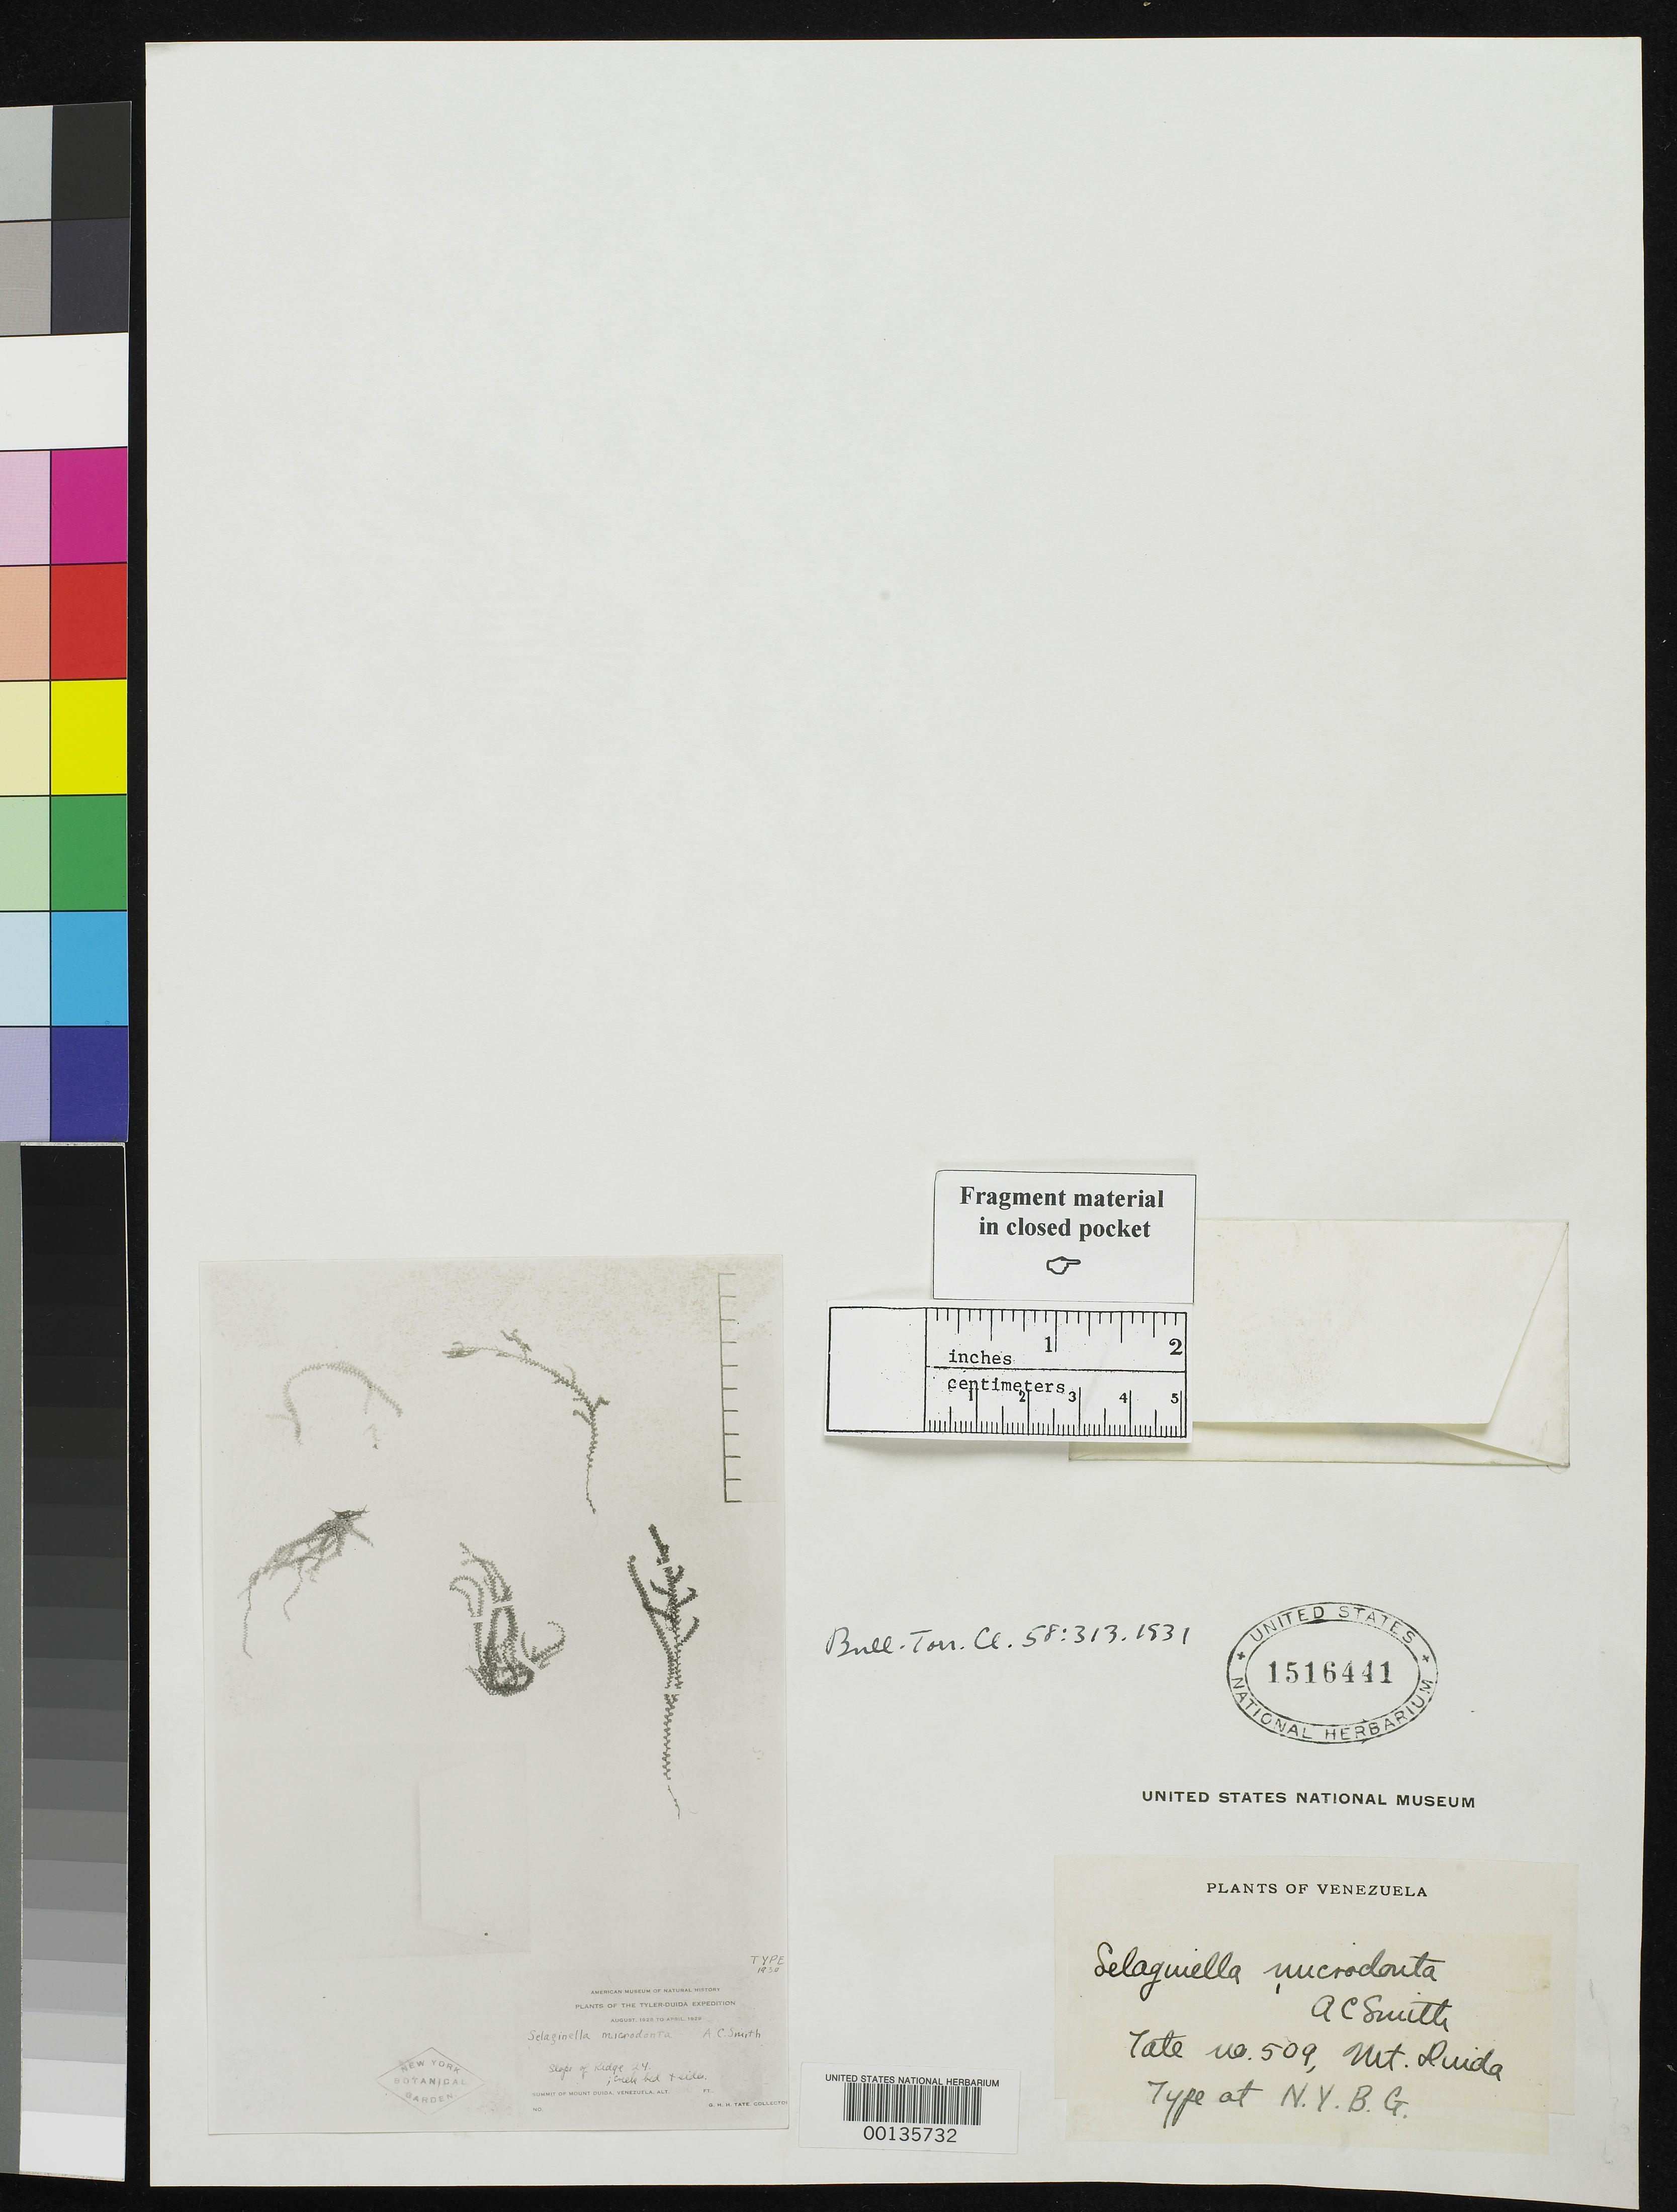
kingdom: Plantae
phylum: Tracheophyta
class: Lycopodiopsida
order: Selaginellales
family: Selaginellaceae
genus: Selaginella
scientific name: Selaginella microdonta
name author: A.C. Sm.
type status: Type Fragment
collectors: G. H. H.Tate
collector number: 509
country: Venezuela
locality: Mt. Duida.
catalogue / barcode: US 1516441